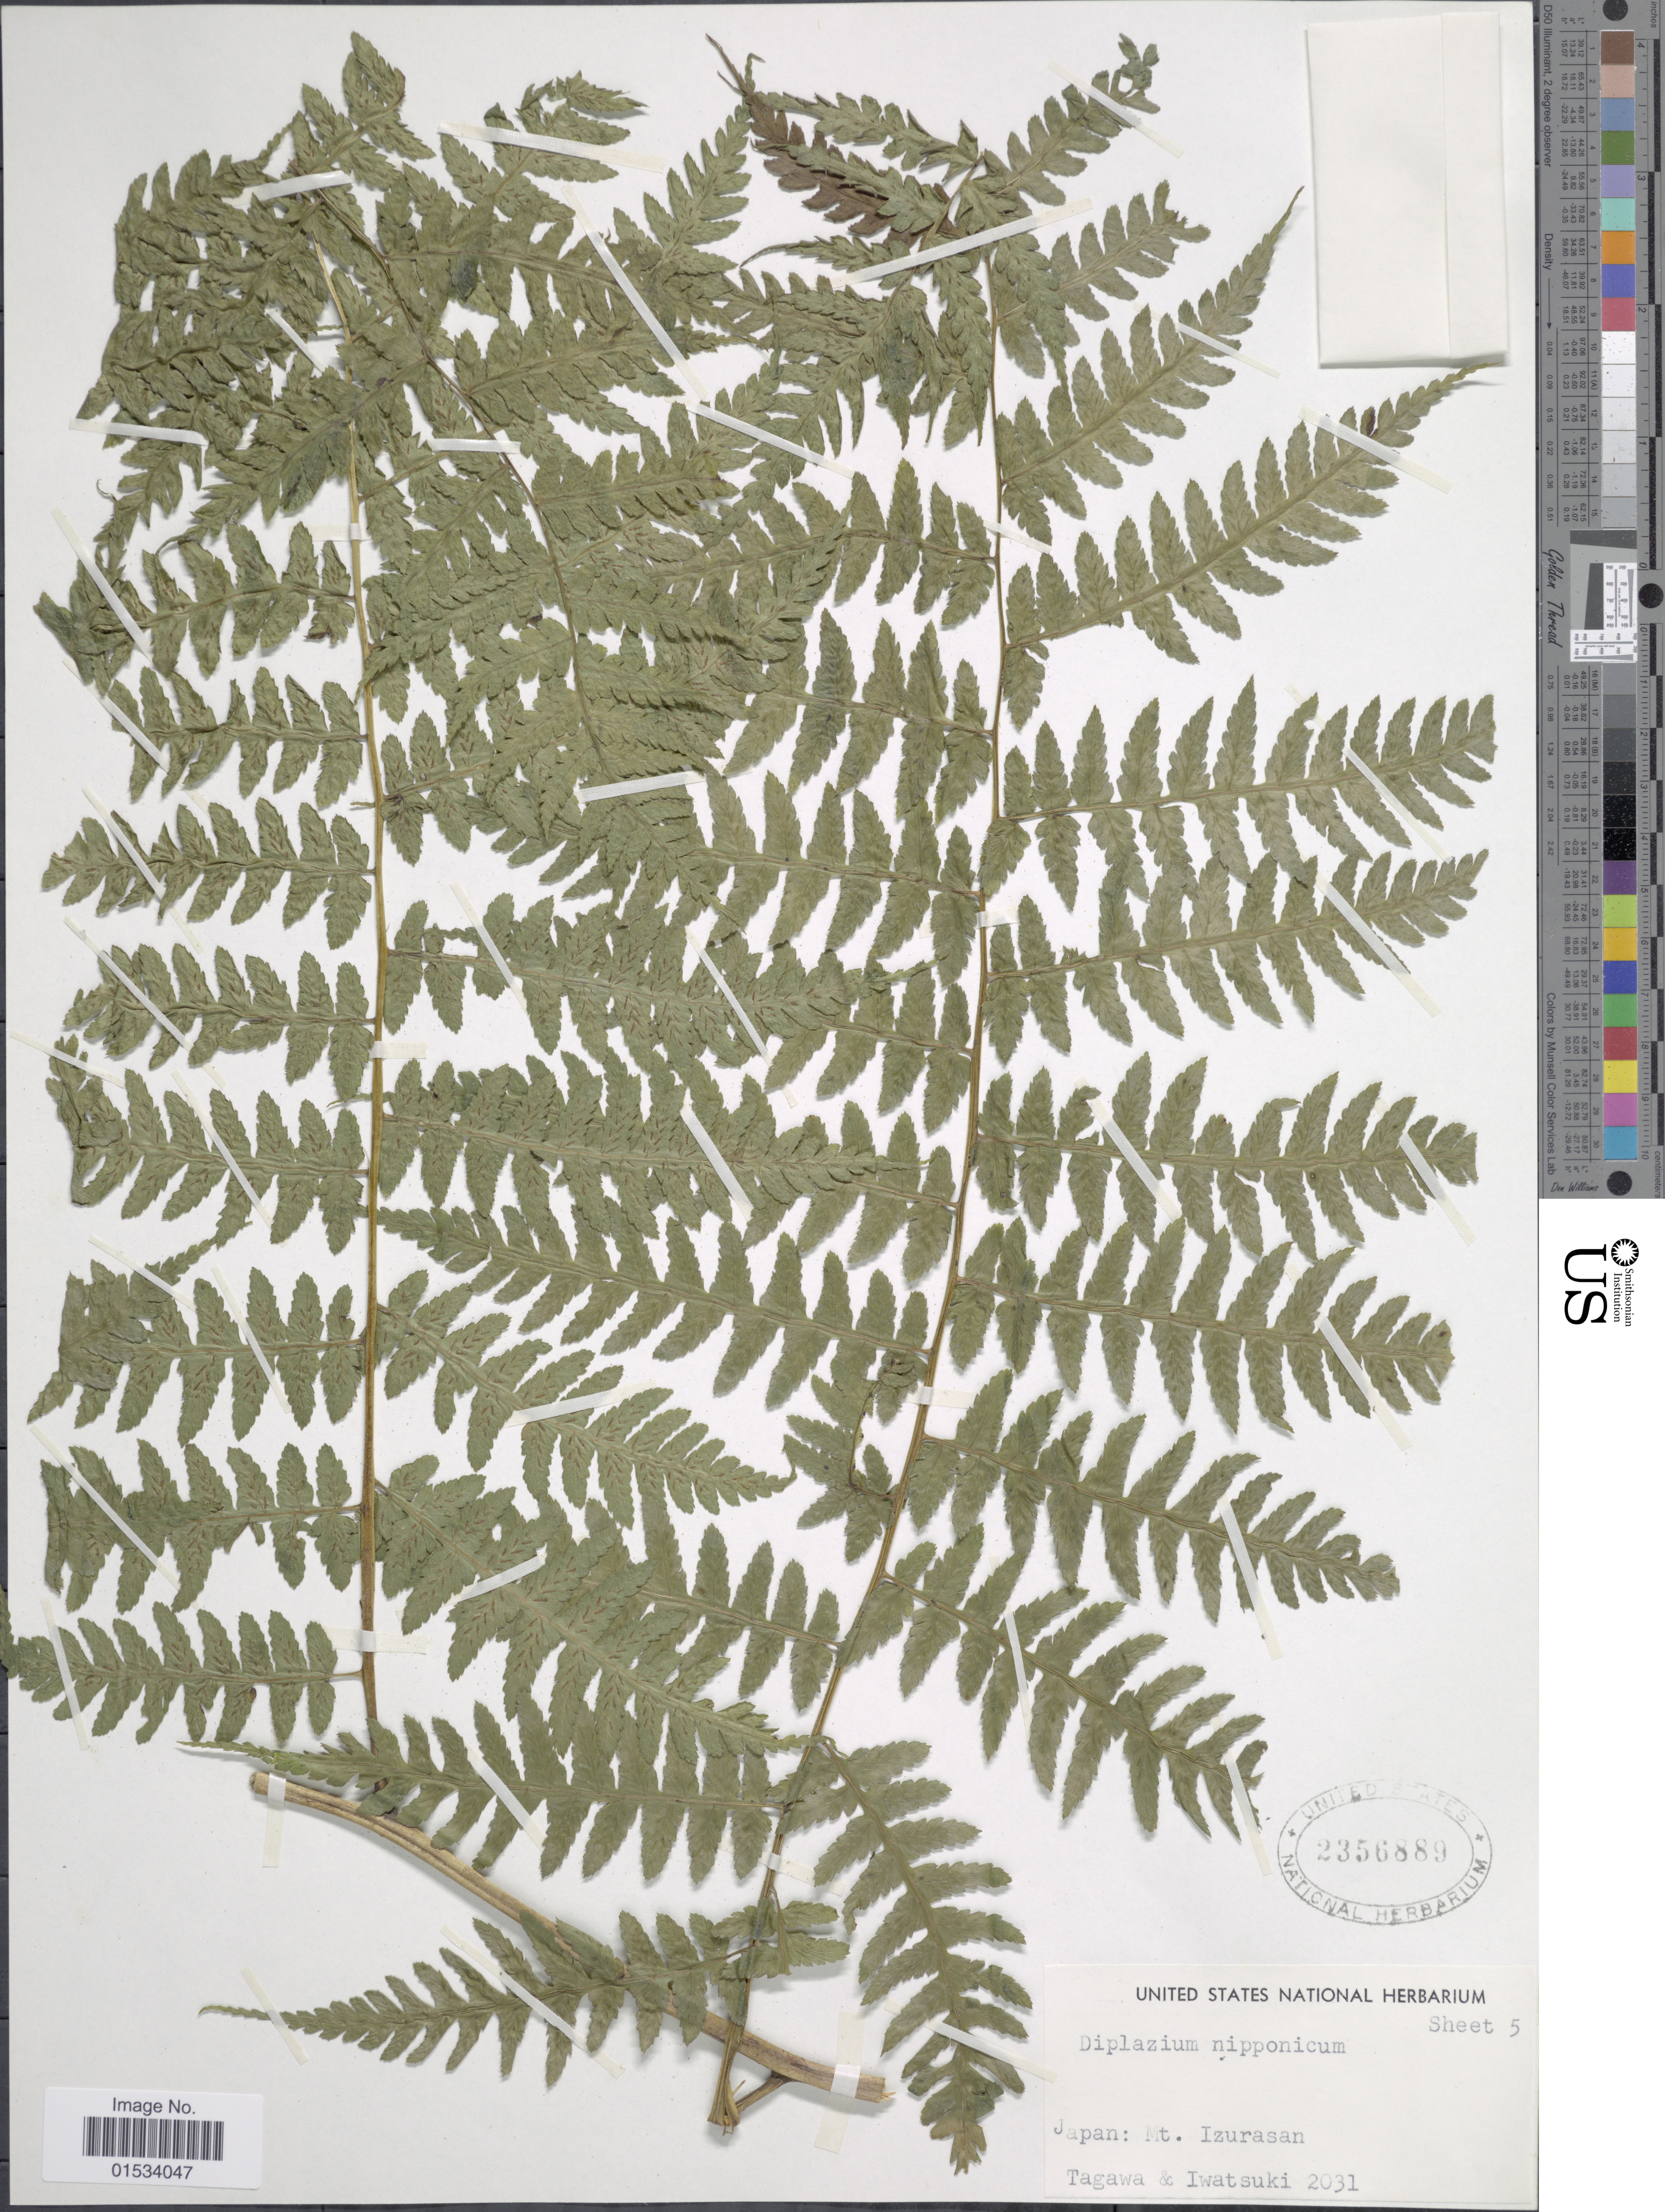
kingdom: Plantae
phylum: Tracheophyta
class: Polypodiopsida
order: Polypodiales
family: Athyriaceae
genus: Diplazium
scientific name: Diplazium nipponicolum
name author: (Ohwi)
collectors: Tagawa & Iwatsuki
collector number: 2031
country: Japan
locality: Mt. Uzurasan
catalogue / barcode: US 2356889